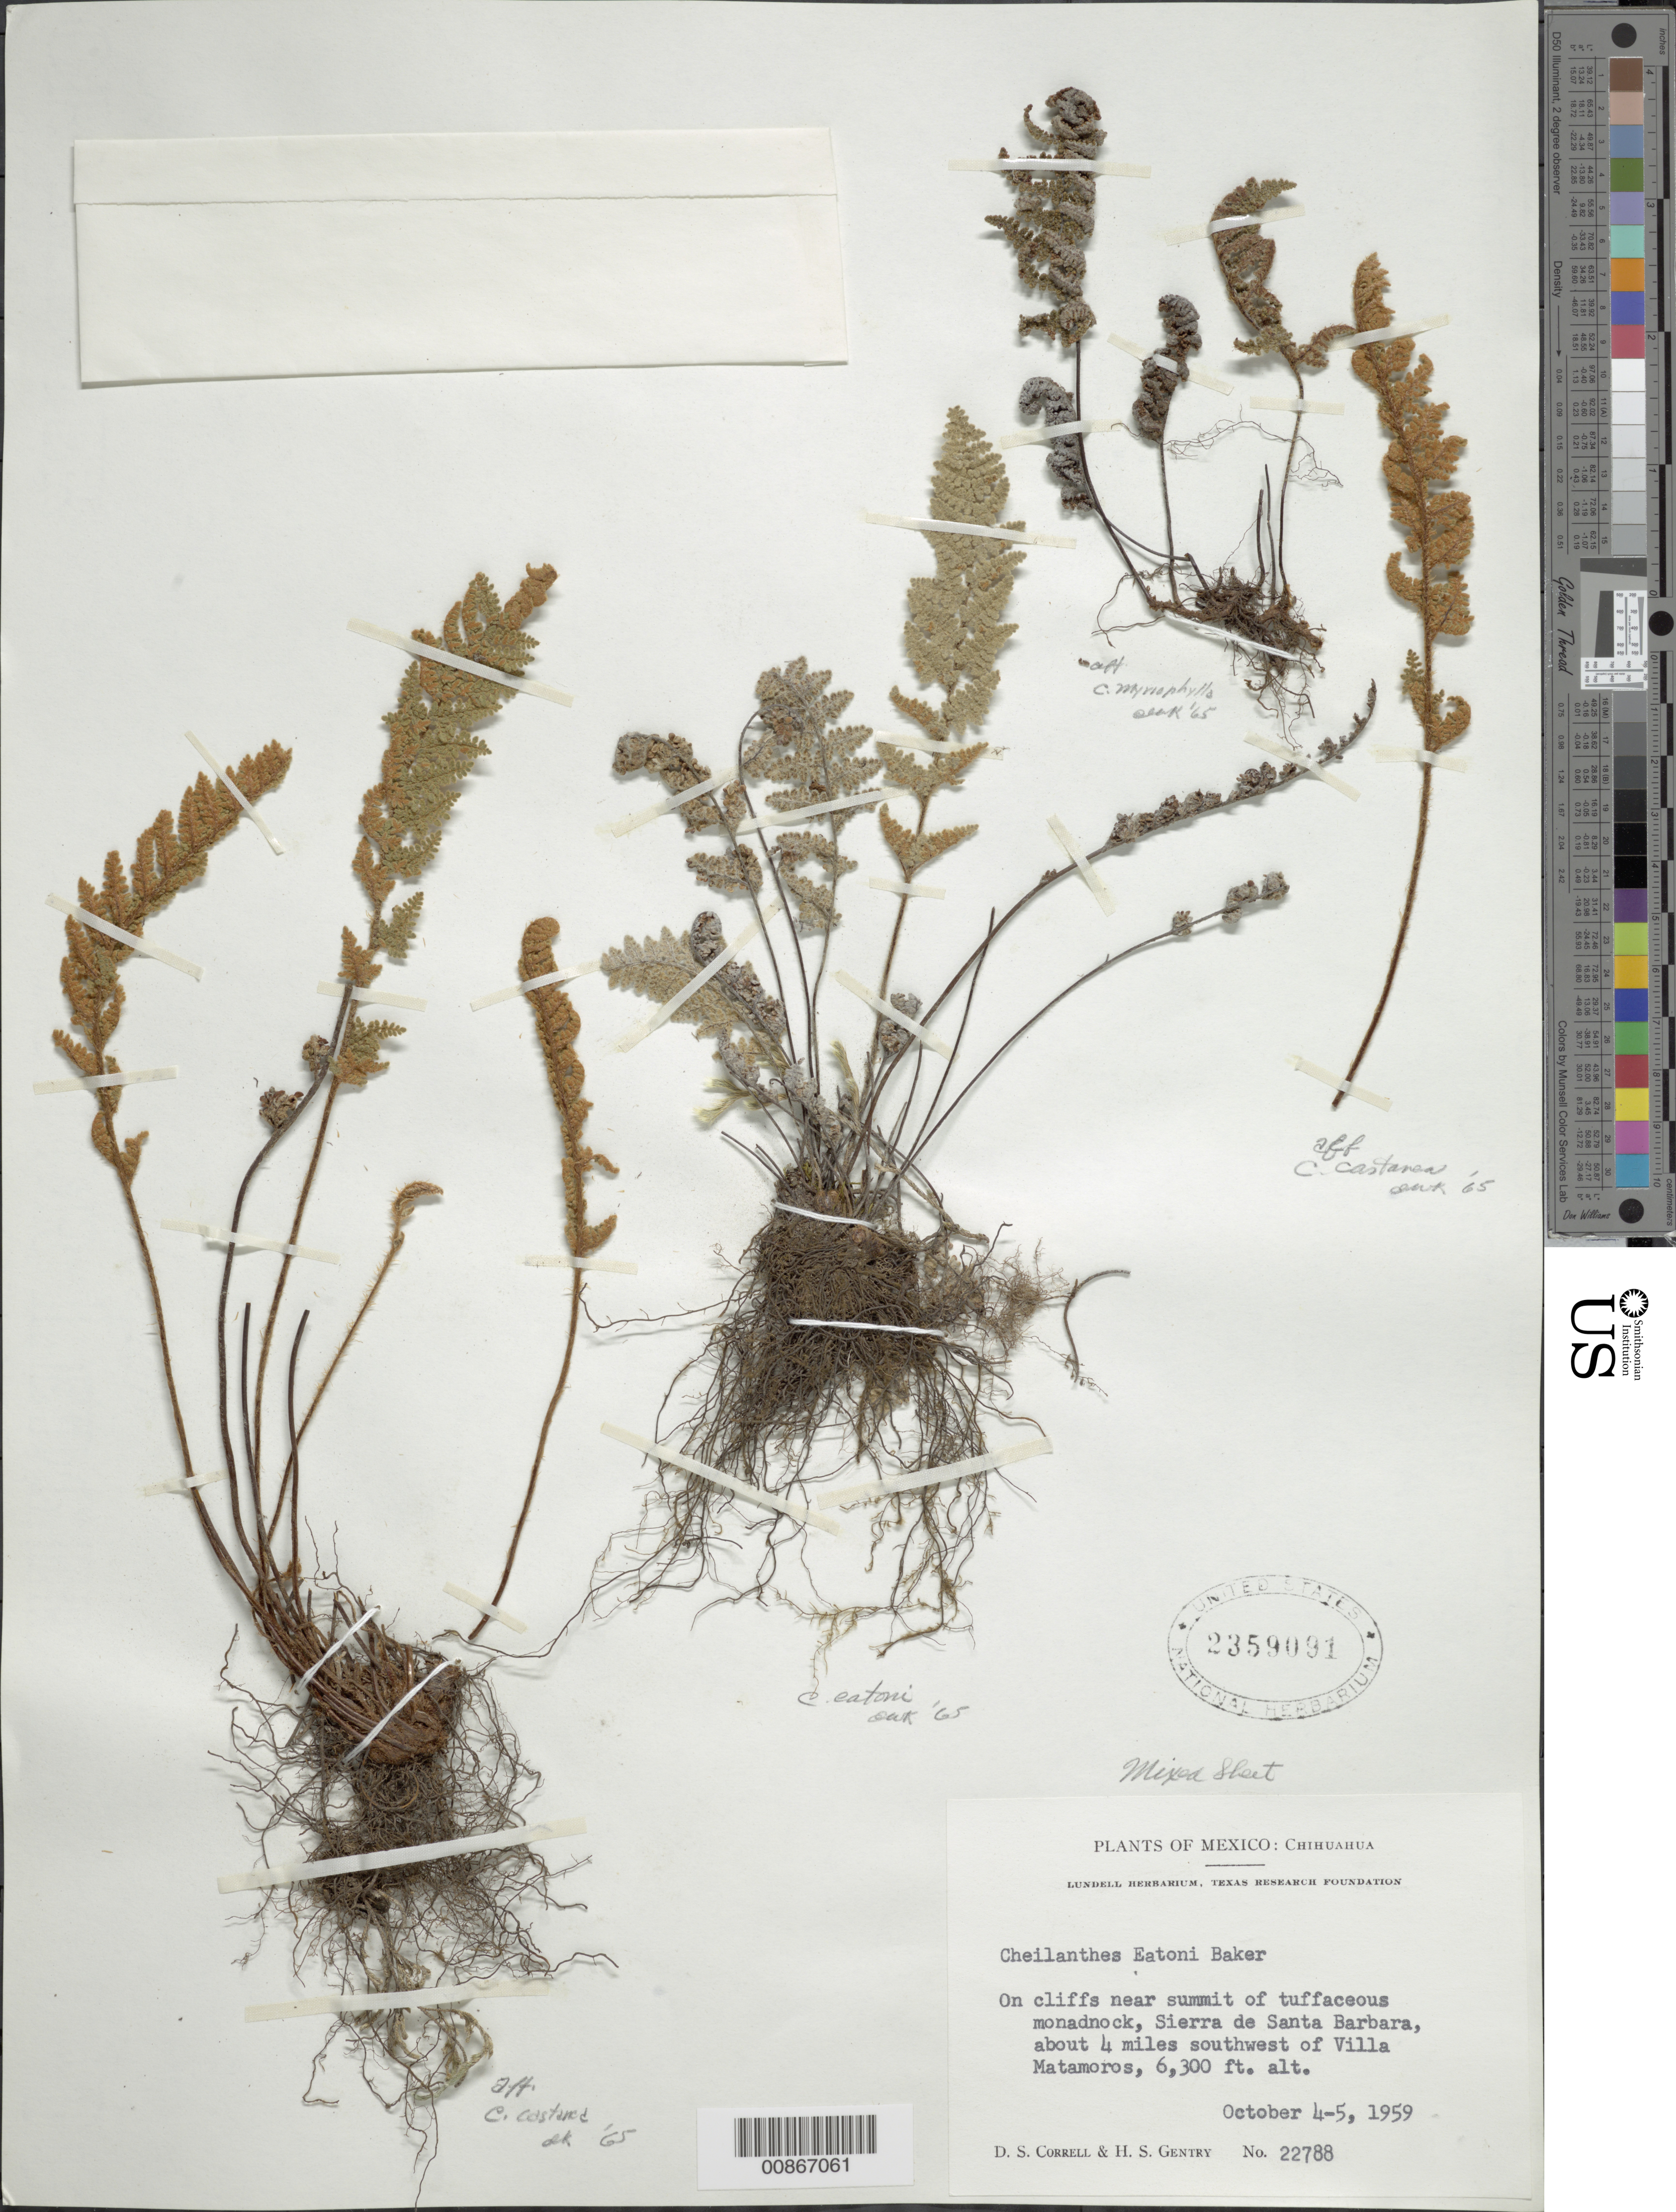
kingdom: Plantae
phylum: Tracheophyta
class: Polypodiopsida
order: Polypodiales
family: Pteridaceae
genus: Myriopteris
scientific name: Myriopteris rufa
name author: Fée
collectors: D. S. Correll & H. S. Gentry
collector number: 22788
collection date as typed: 04 Oct 1959 to 05 Oct 1959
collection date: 1959-10-04/1959-10-05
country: Mexico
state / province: Chihuahua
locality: Sierra de Santa Barbara, about 4 miles southwest of Villa Matamoros.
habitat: On cliffs near summit of tuffaceous monadnock.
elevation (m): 1920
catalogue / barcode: US 2359091